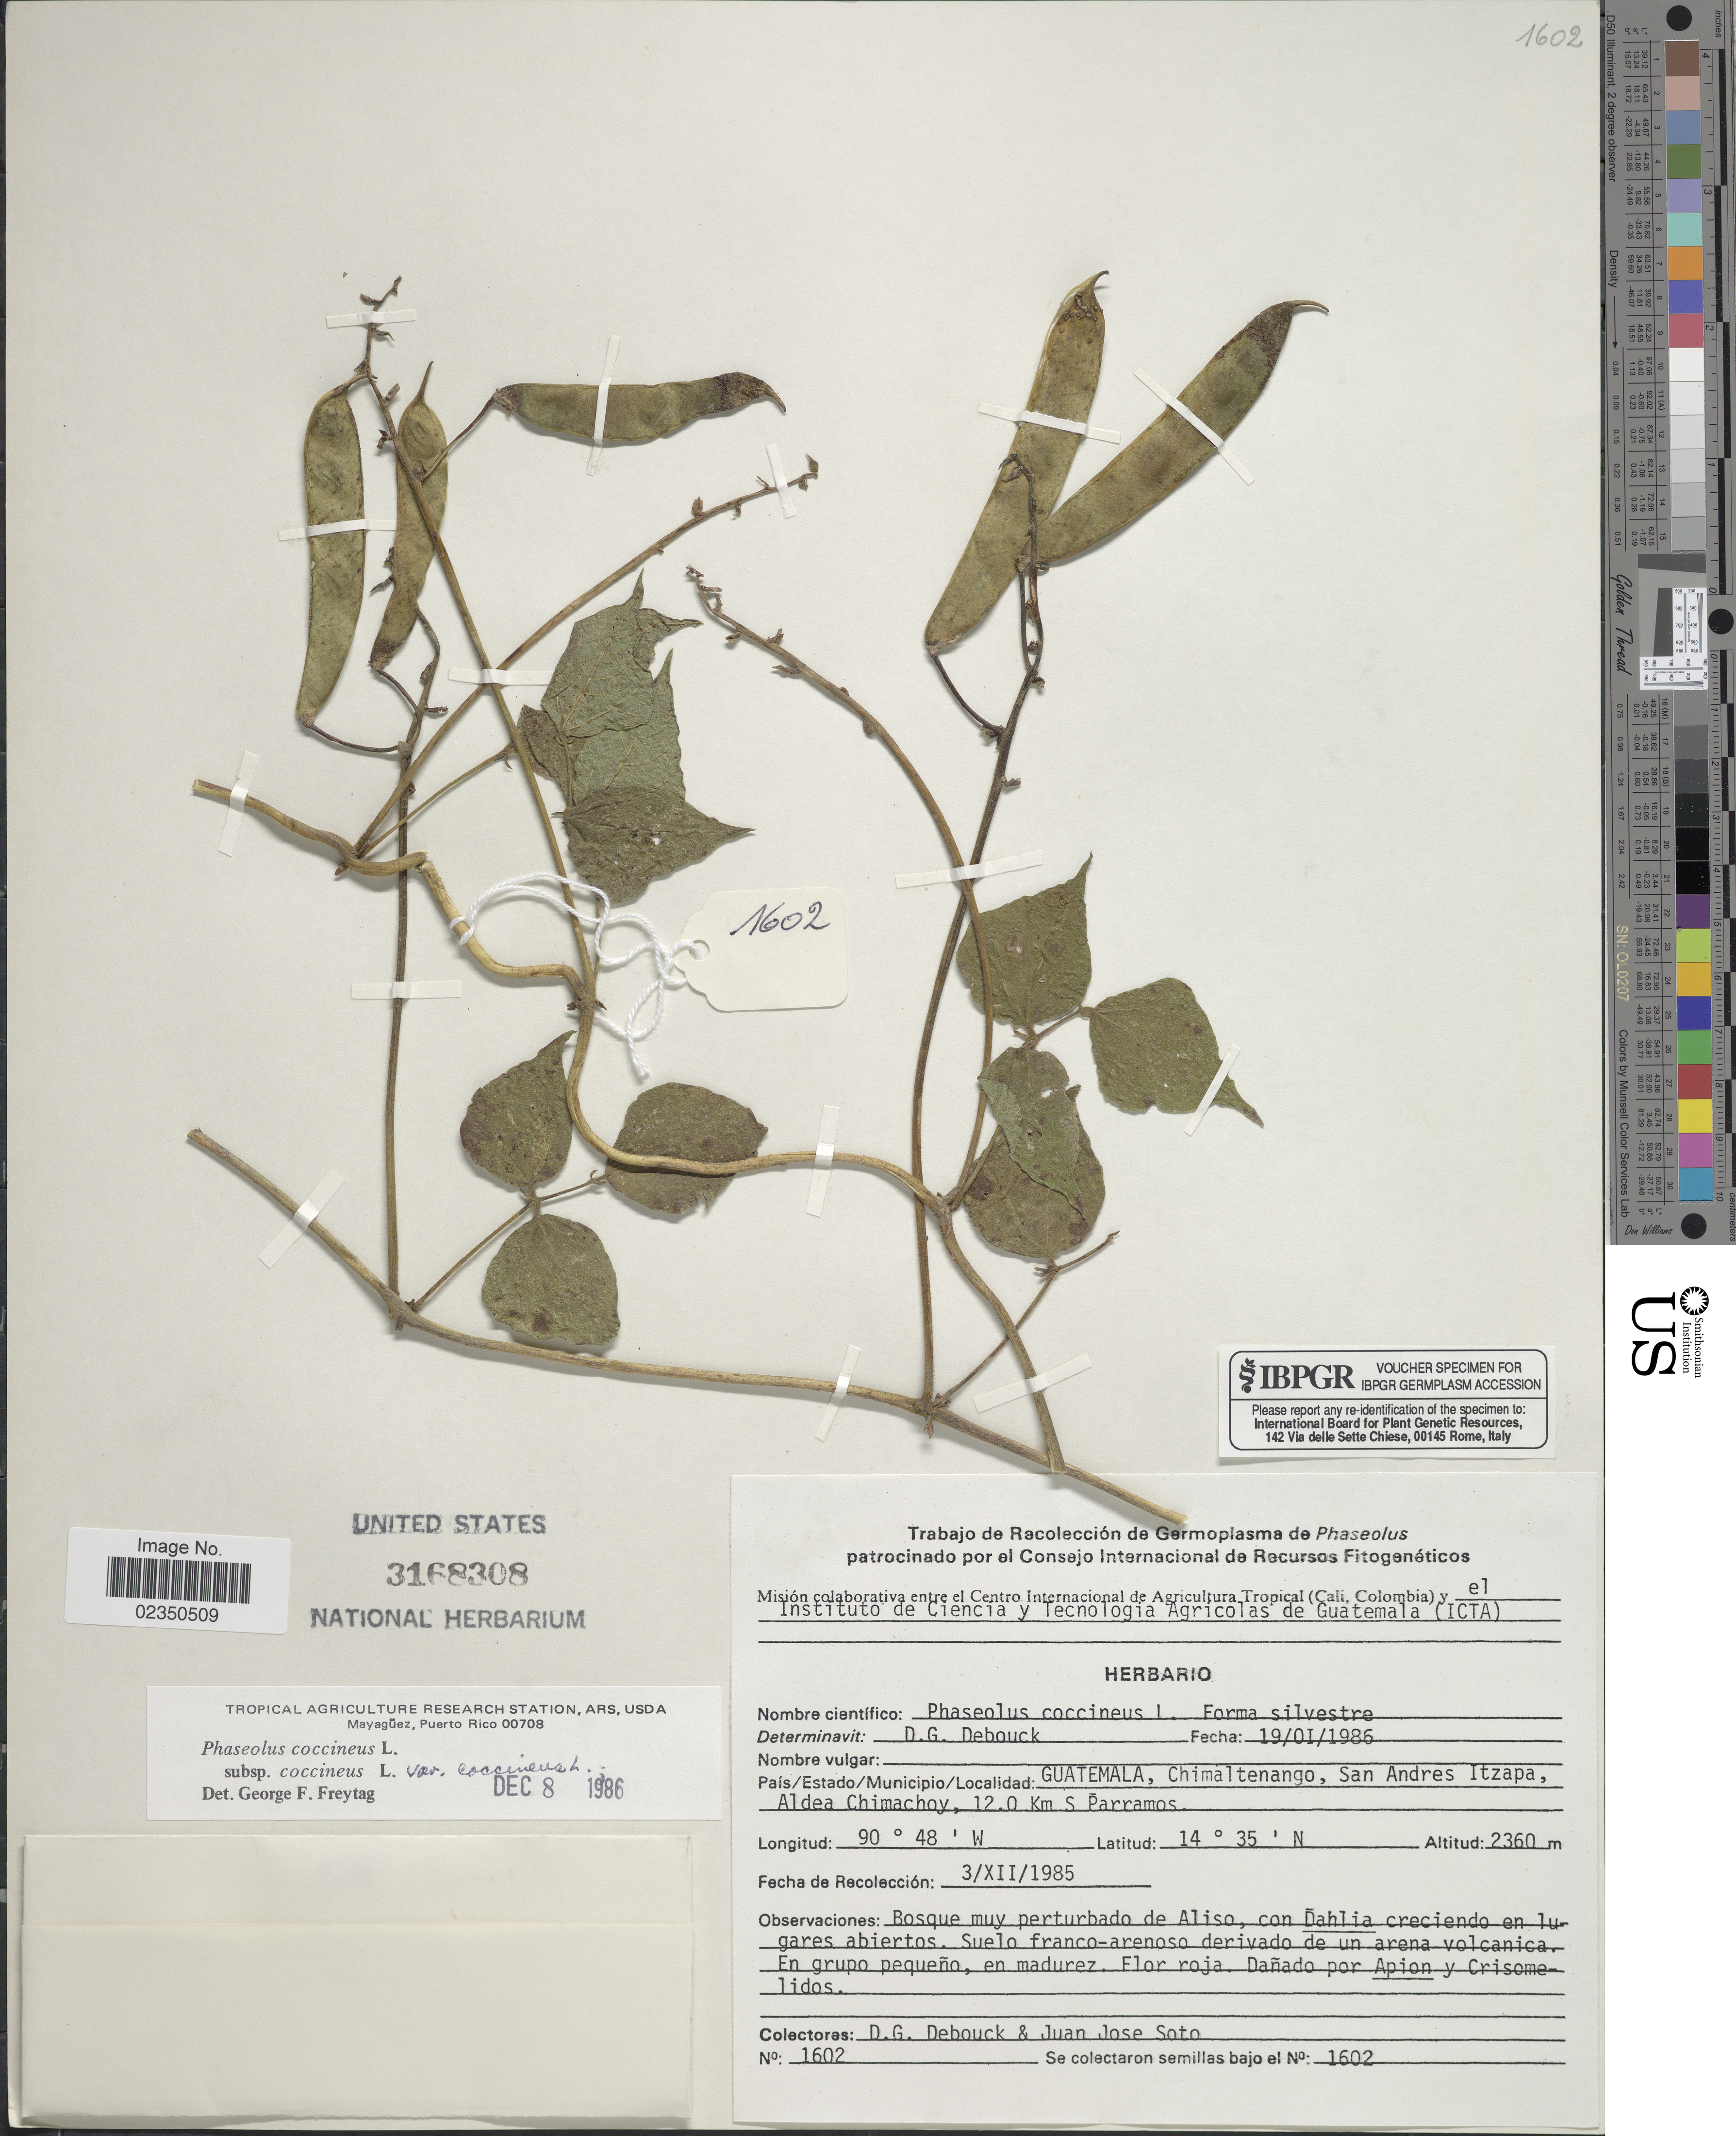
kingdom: Plantae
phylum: Tracheophyta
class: Magnoliopsida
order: Fabales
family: Fabaceae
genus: Phaseolus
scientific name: Phaseolus coccineus subsp. coccineus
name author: L.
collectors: D. Debouck & J. Soto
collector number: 1602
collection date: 1985-12-03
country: Guatemala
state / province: Chimaltenango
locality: San Andres Itzapa, Aldea Chimachoy, 12.0 Km S Parramos.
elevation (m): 2360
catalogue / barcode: US 3168308